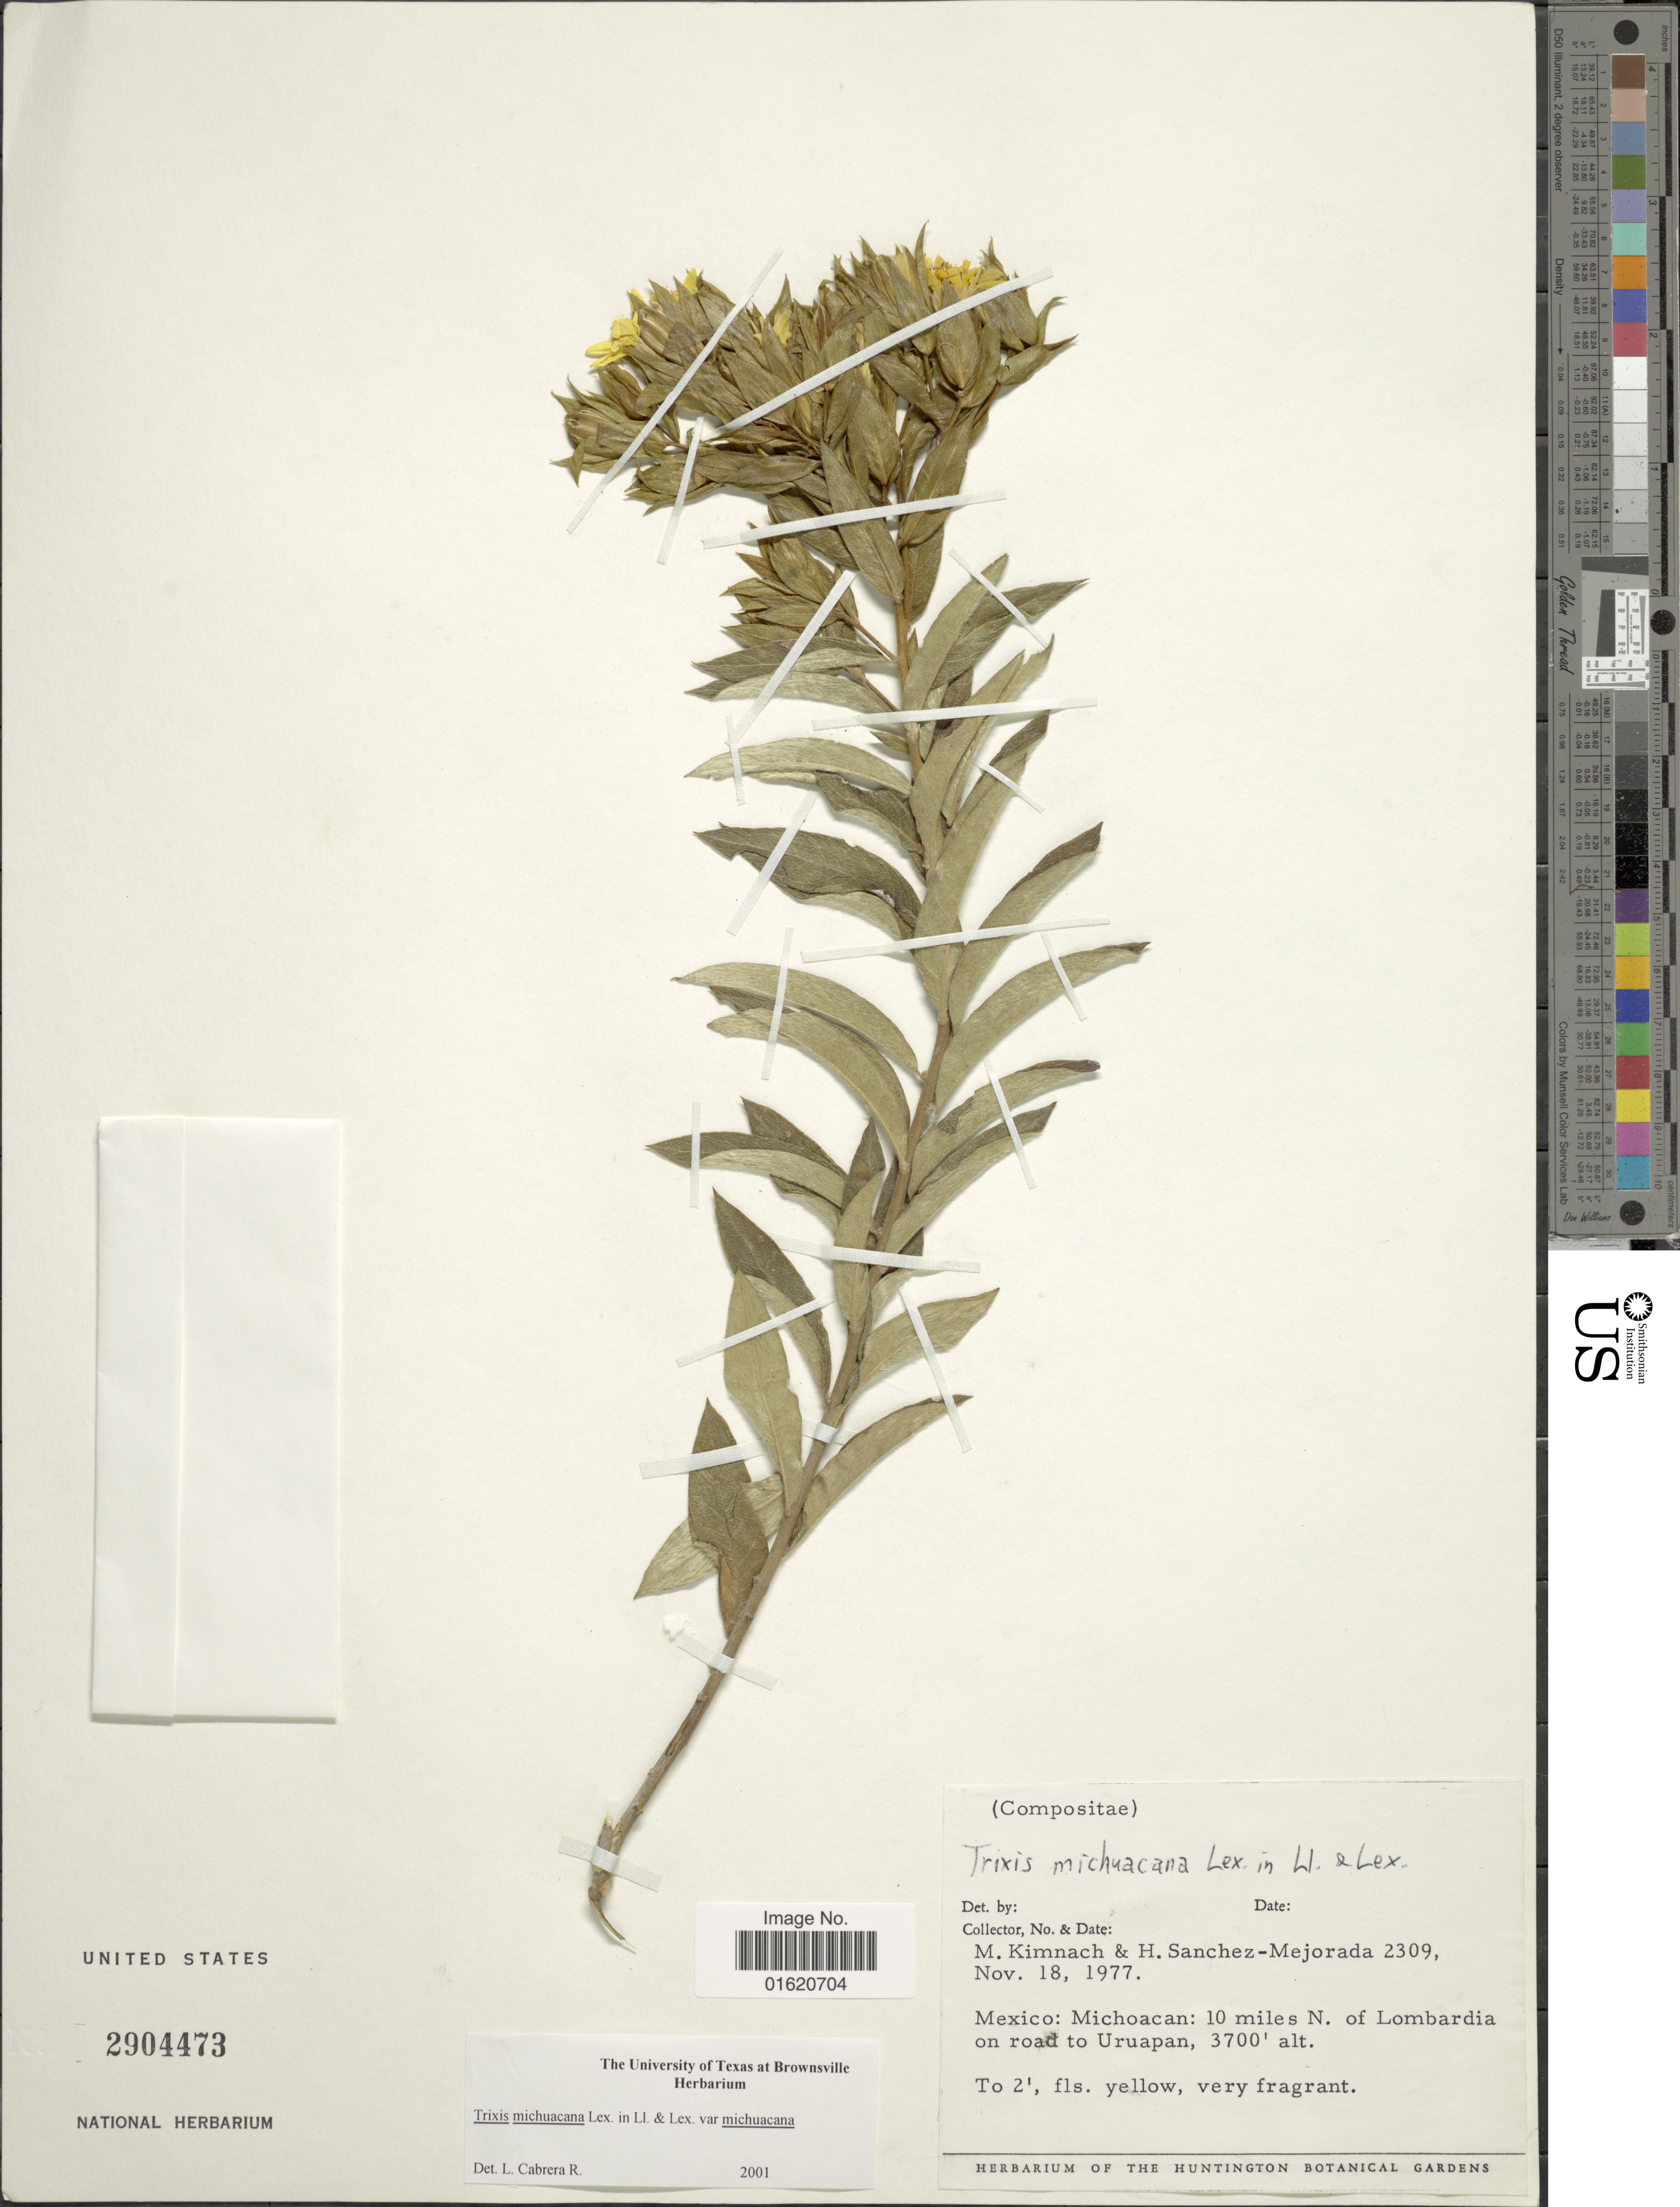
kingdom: Plantae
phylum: Tracheophyta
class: Magnoliopsida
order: Asterales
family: Asteraceae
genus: Trixis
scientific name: Trixis michuacana var. michuacana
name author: Lex.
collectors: M. W. Kimnach & H. Sánchez-Mejorada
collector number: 2309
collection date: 1977-11-18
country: Mexico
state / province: Michoacán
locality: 10 miles N. of Lombardia on road to Uruapan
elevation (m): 1128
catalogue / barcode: US 2904473